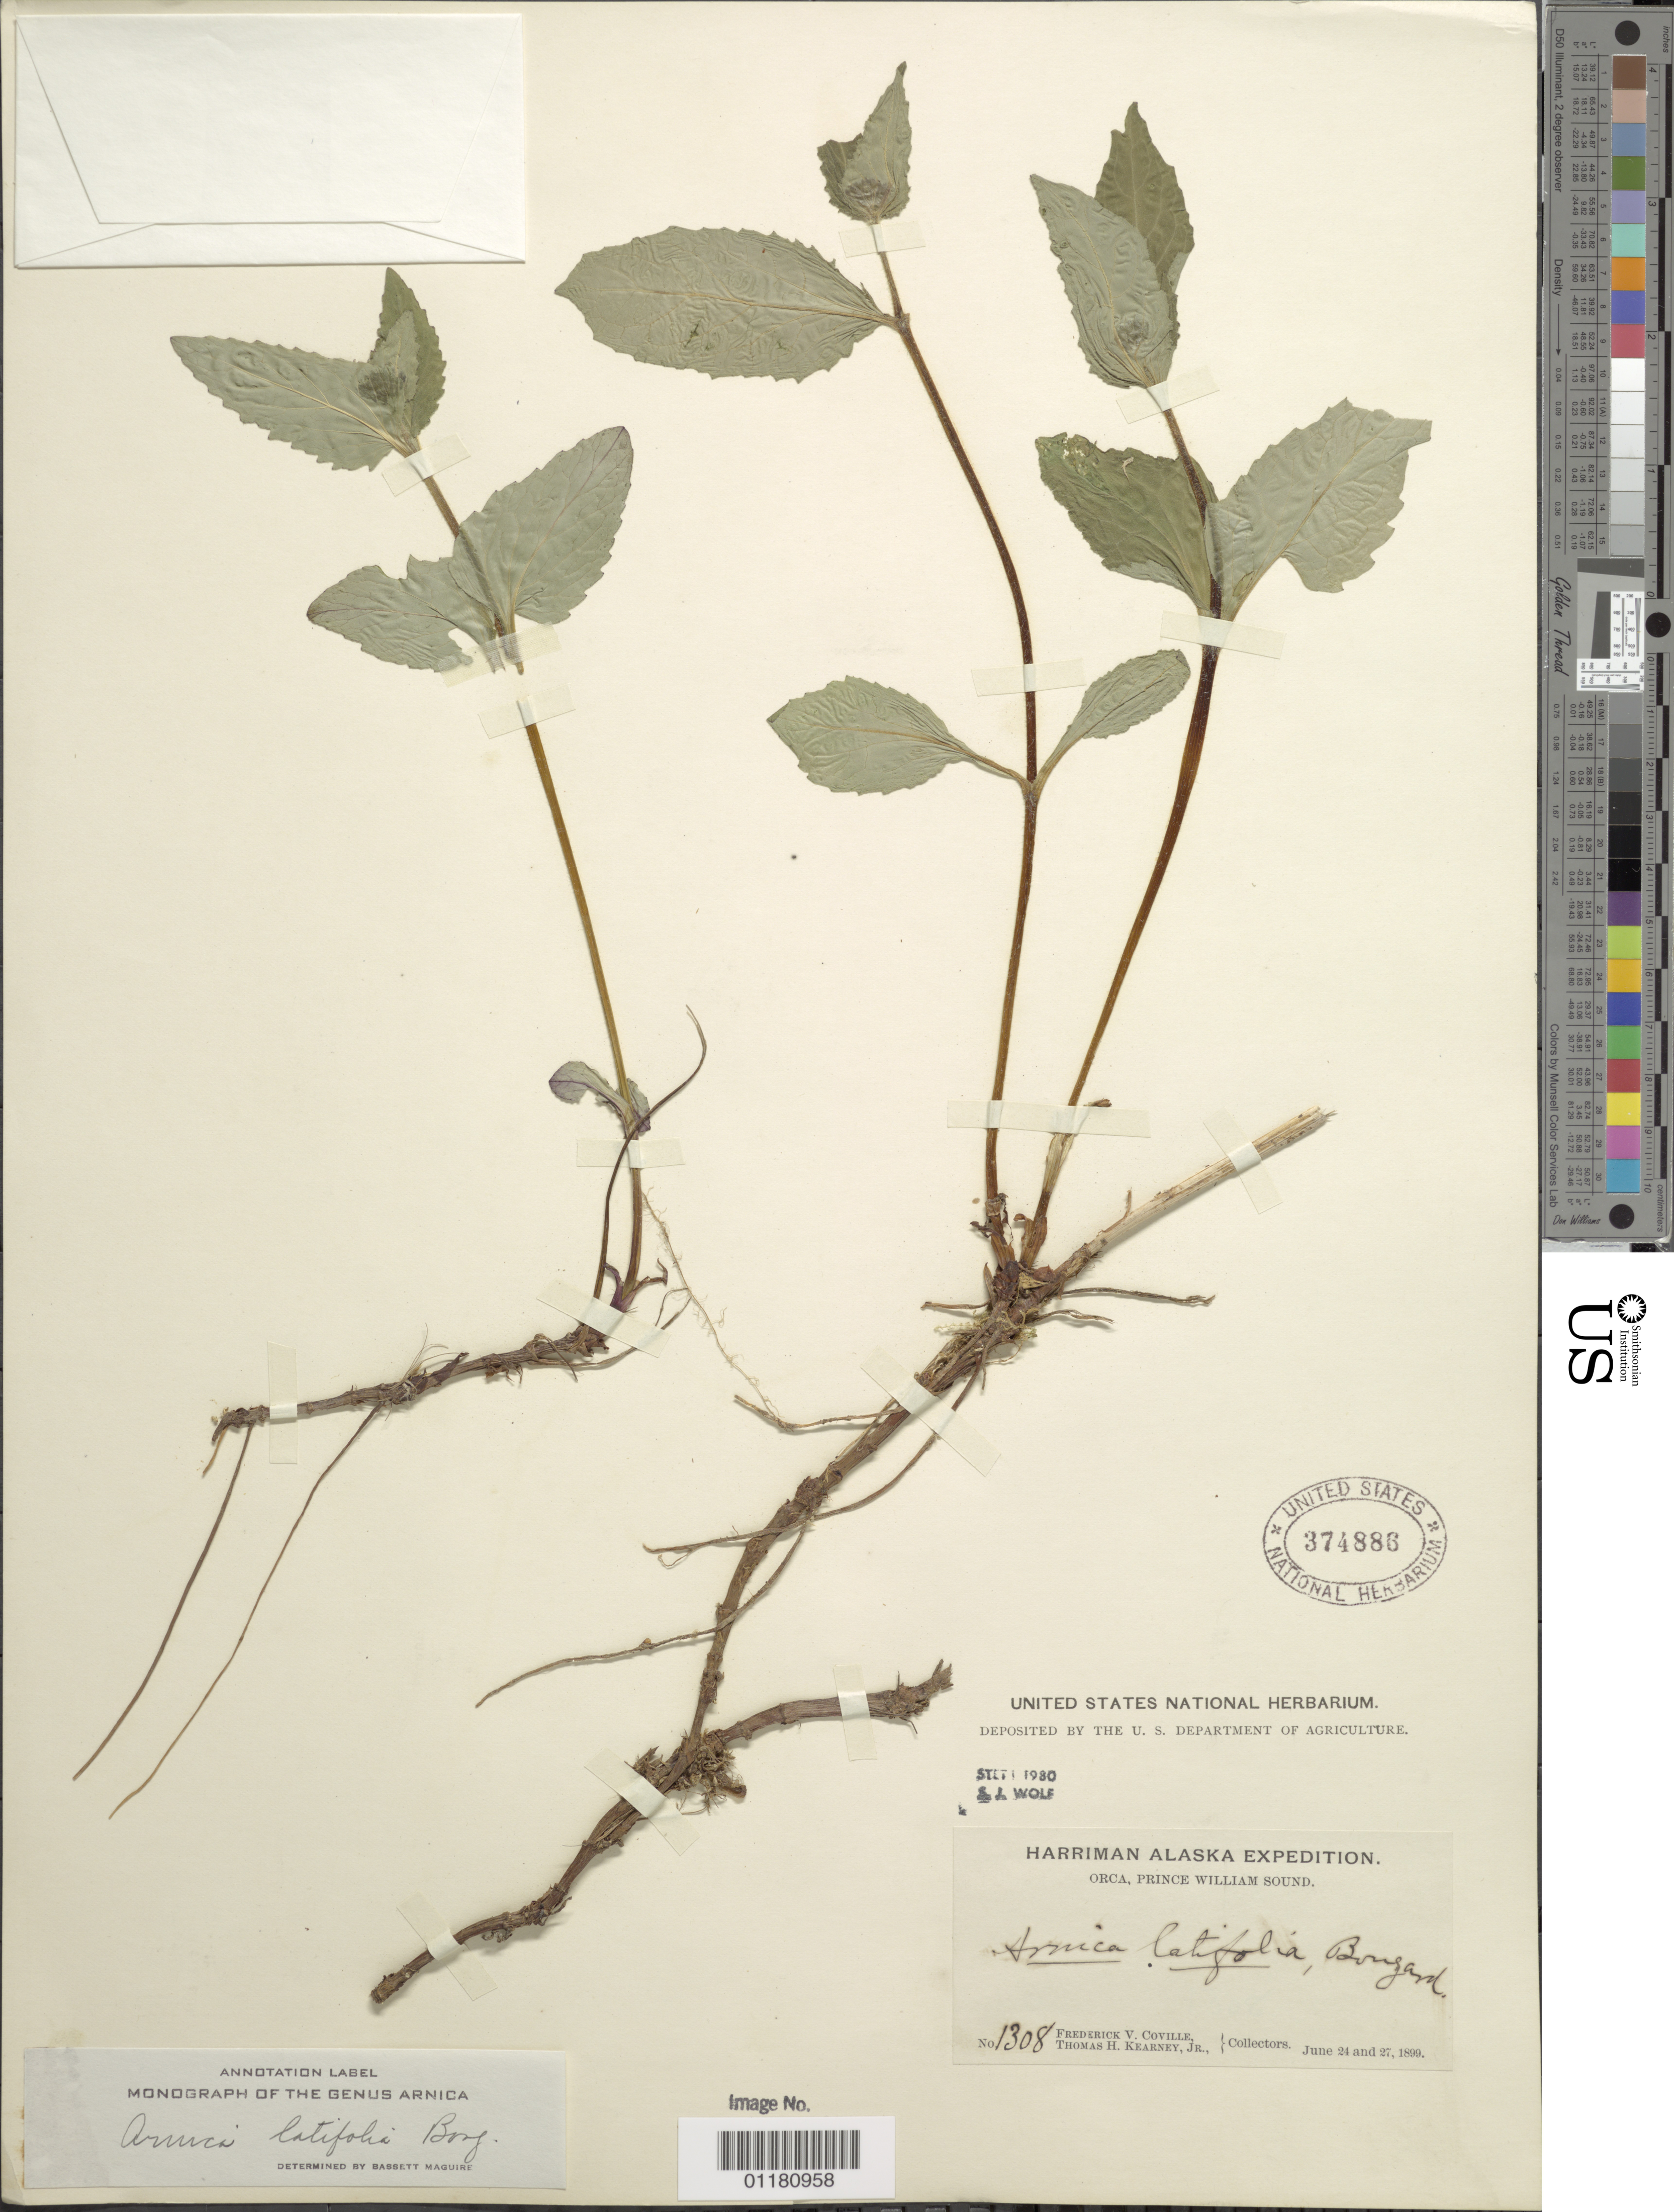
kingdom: Plantae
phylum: Tracheophyta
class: Magnoliopsida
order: Asterales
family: Asteraceae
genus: Arnica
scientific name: Arnica latifolia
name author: Bong.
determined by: Maguire, Bassett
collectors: F. V. Coville & T. H. Kearney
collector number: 1308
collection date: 1899-06-24,1899-06-27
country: United States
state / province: Alaska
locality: Orca, Prince William Sound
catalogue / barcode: US 374886